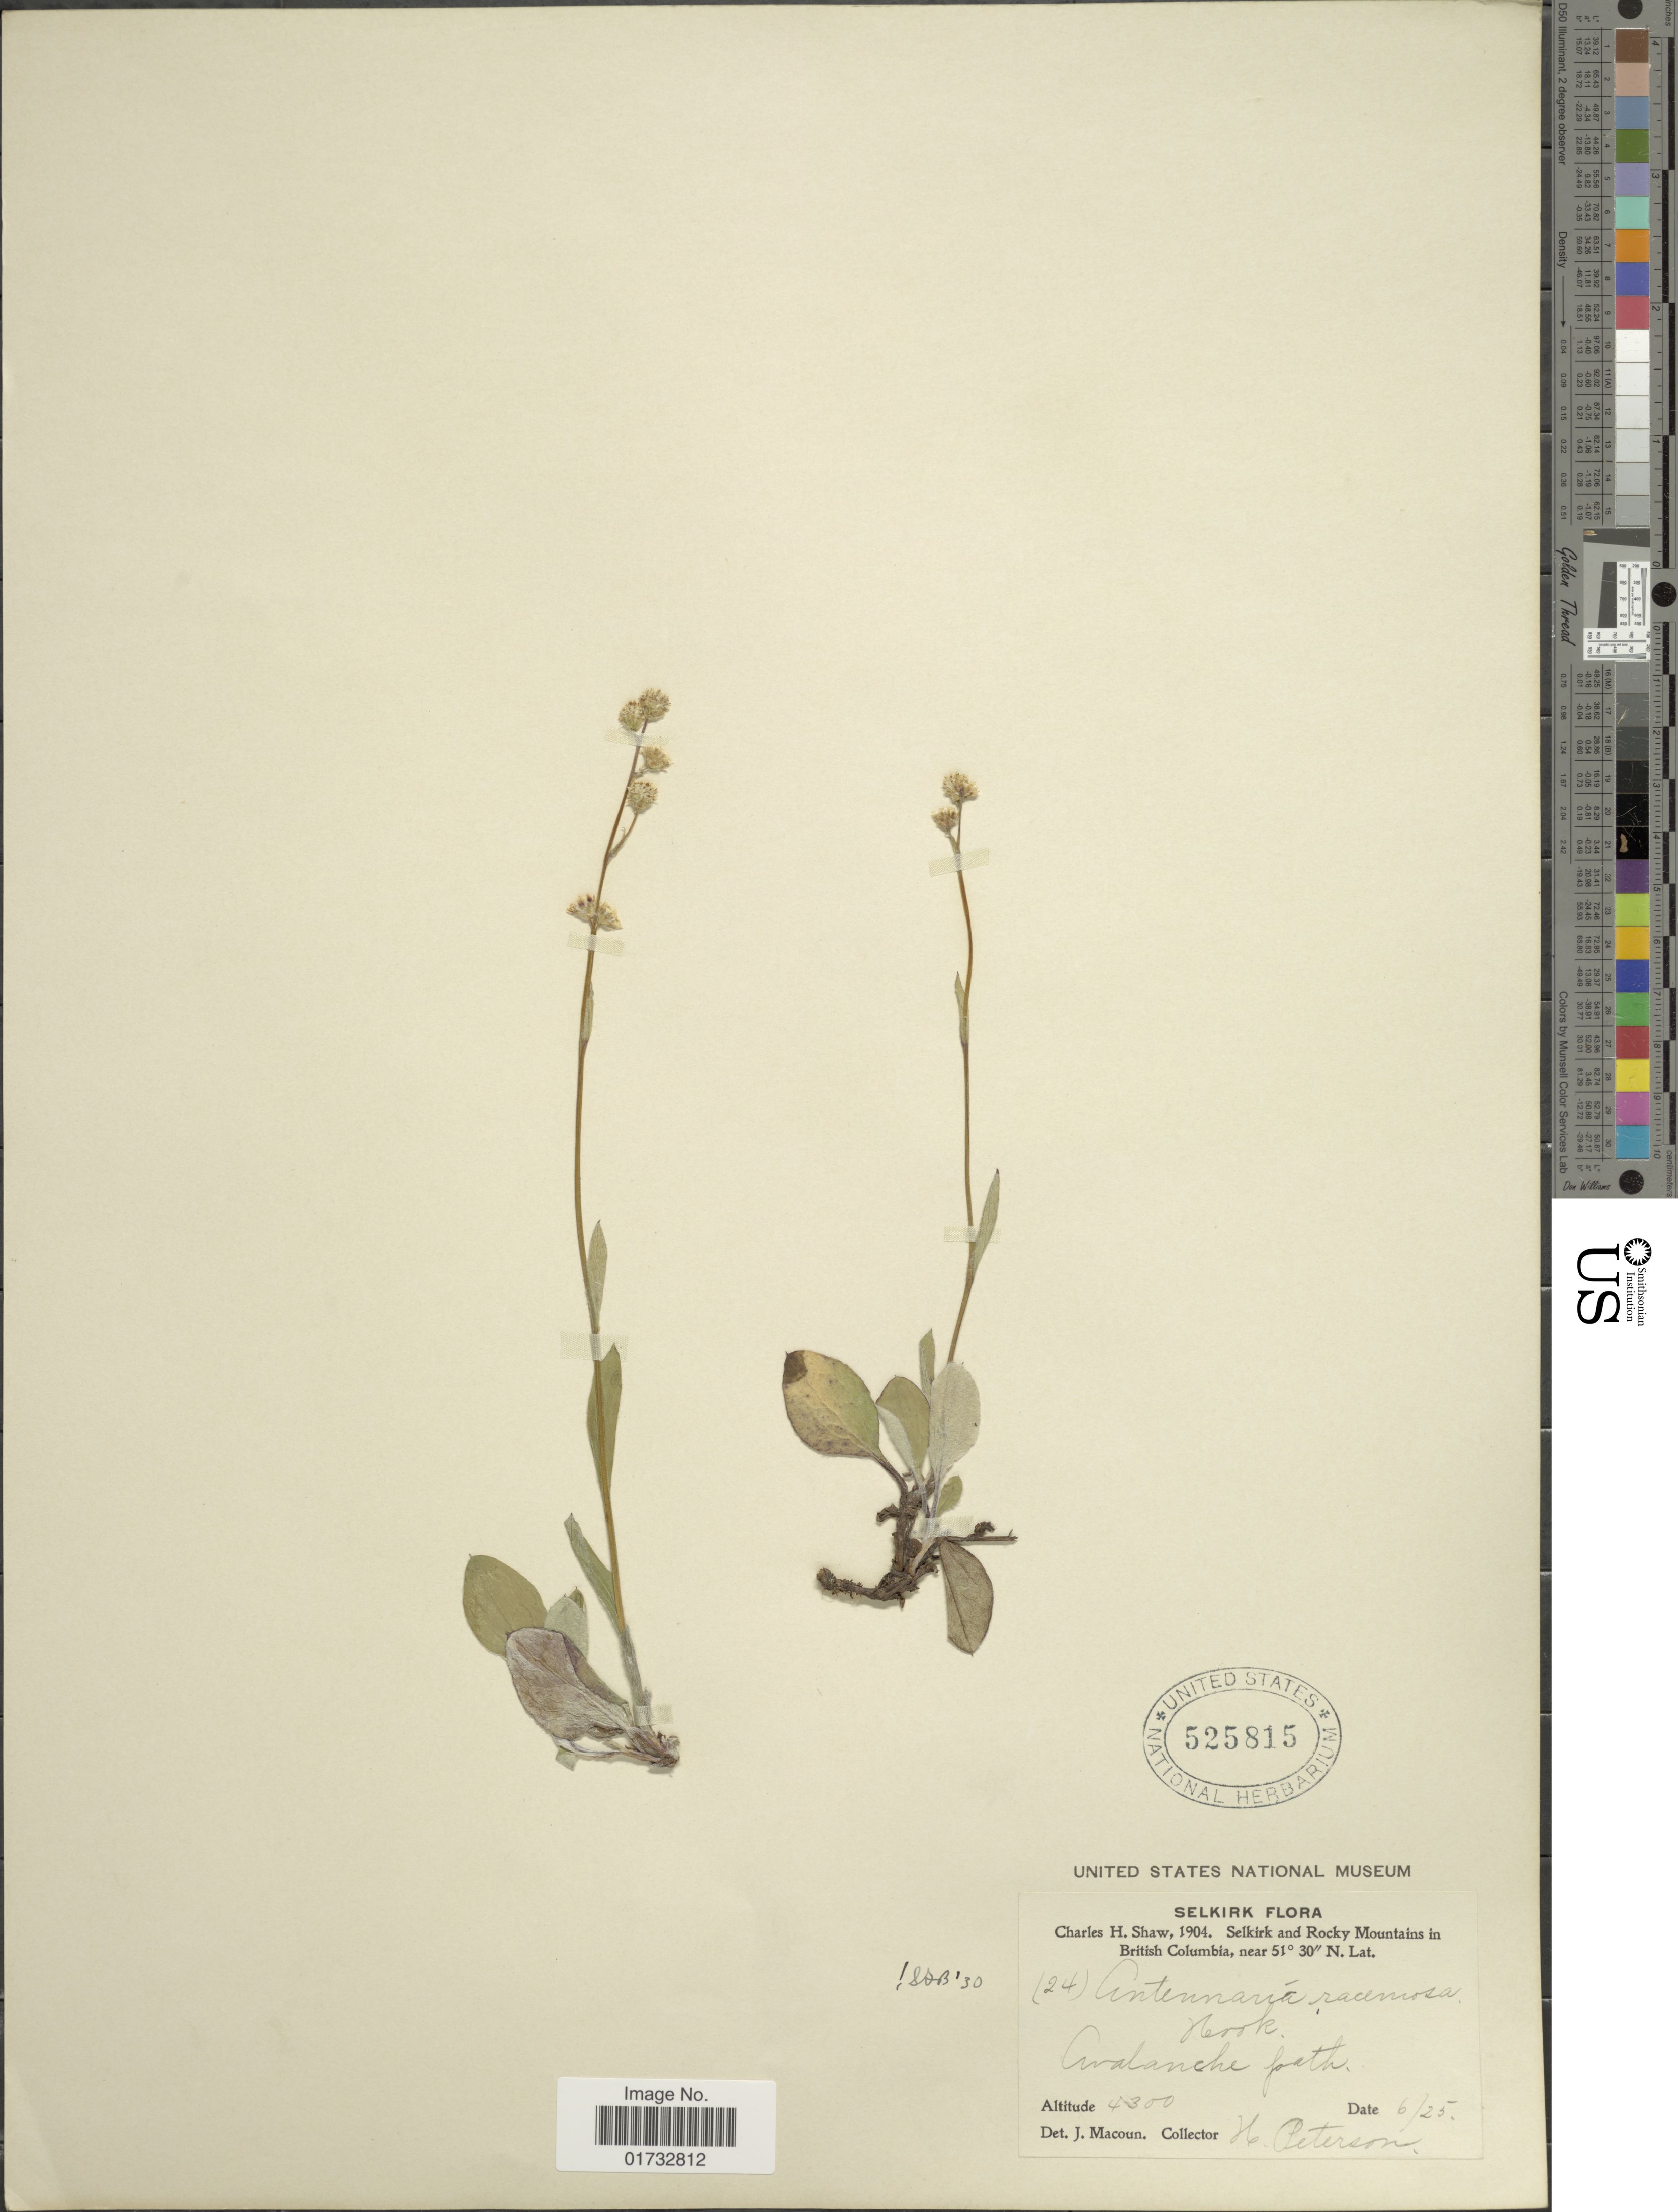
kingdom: Plantae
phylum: Tracheophyta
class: Magnoliopsida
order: Asterales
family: Asteraceae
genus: Antennaria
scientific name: Antennaria racemosa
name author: Hook.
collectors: H. Peterson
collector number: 24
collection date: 1904-06-25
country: Canada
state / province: British Columbia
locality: Selkirk. Selkirk and Rocky Mountains. Avalanche path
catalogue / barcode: US 525815